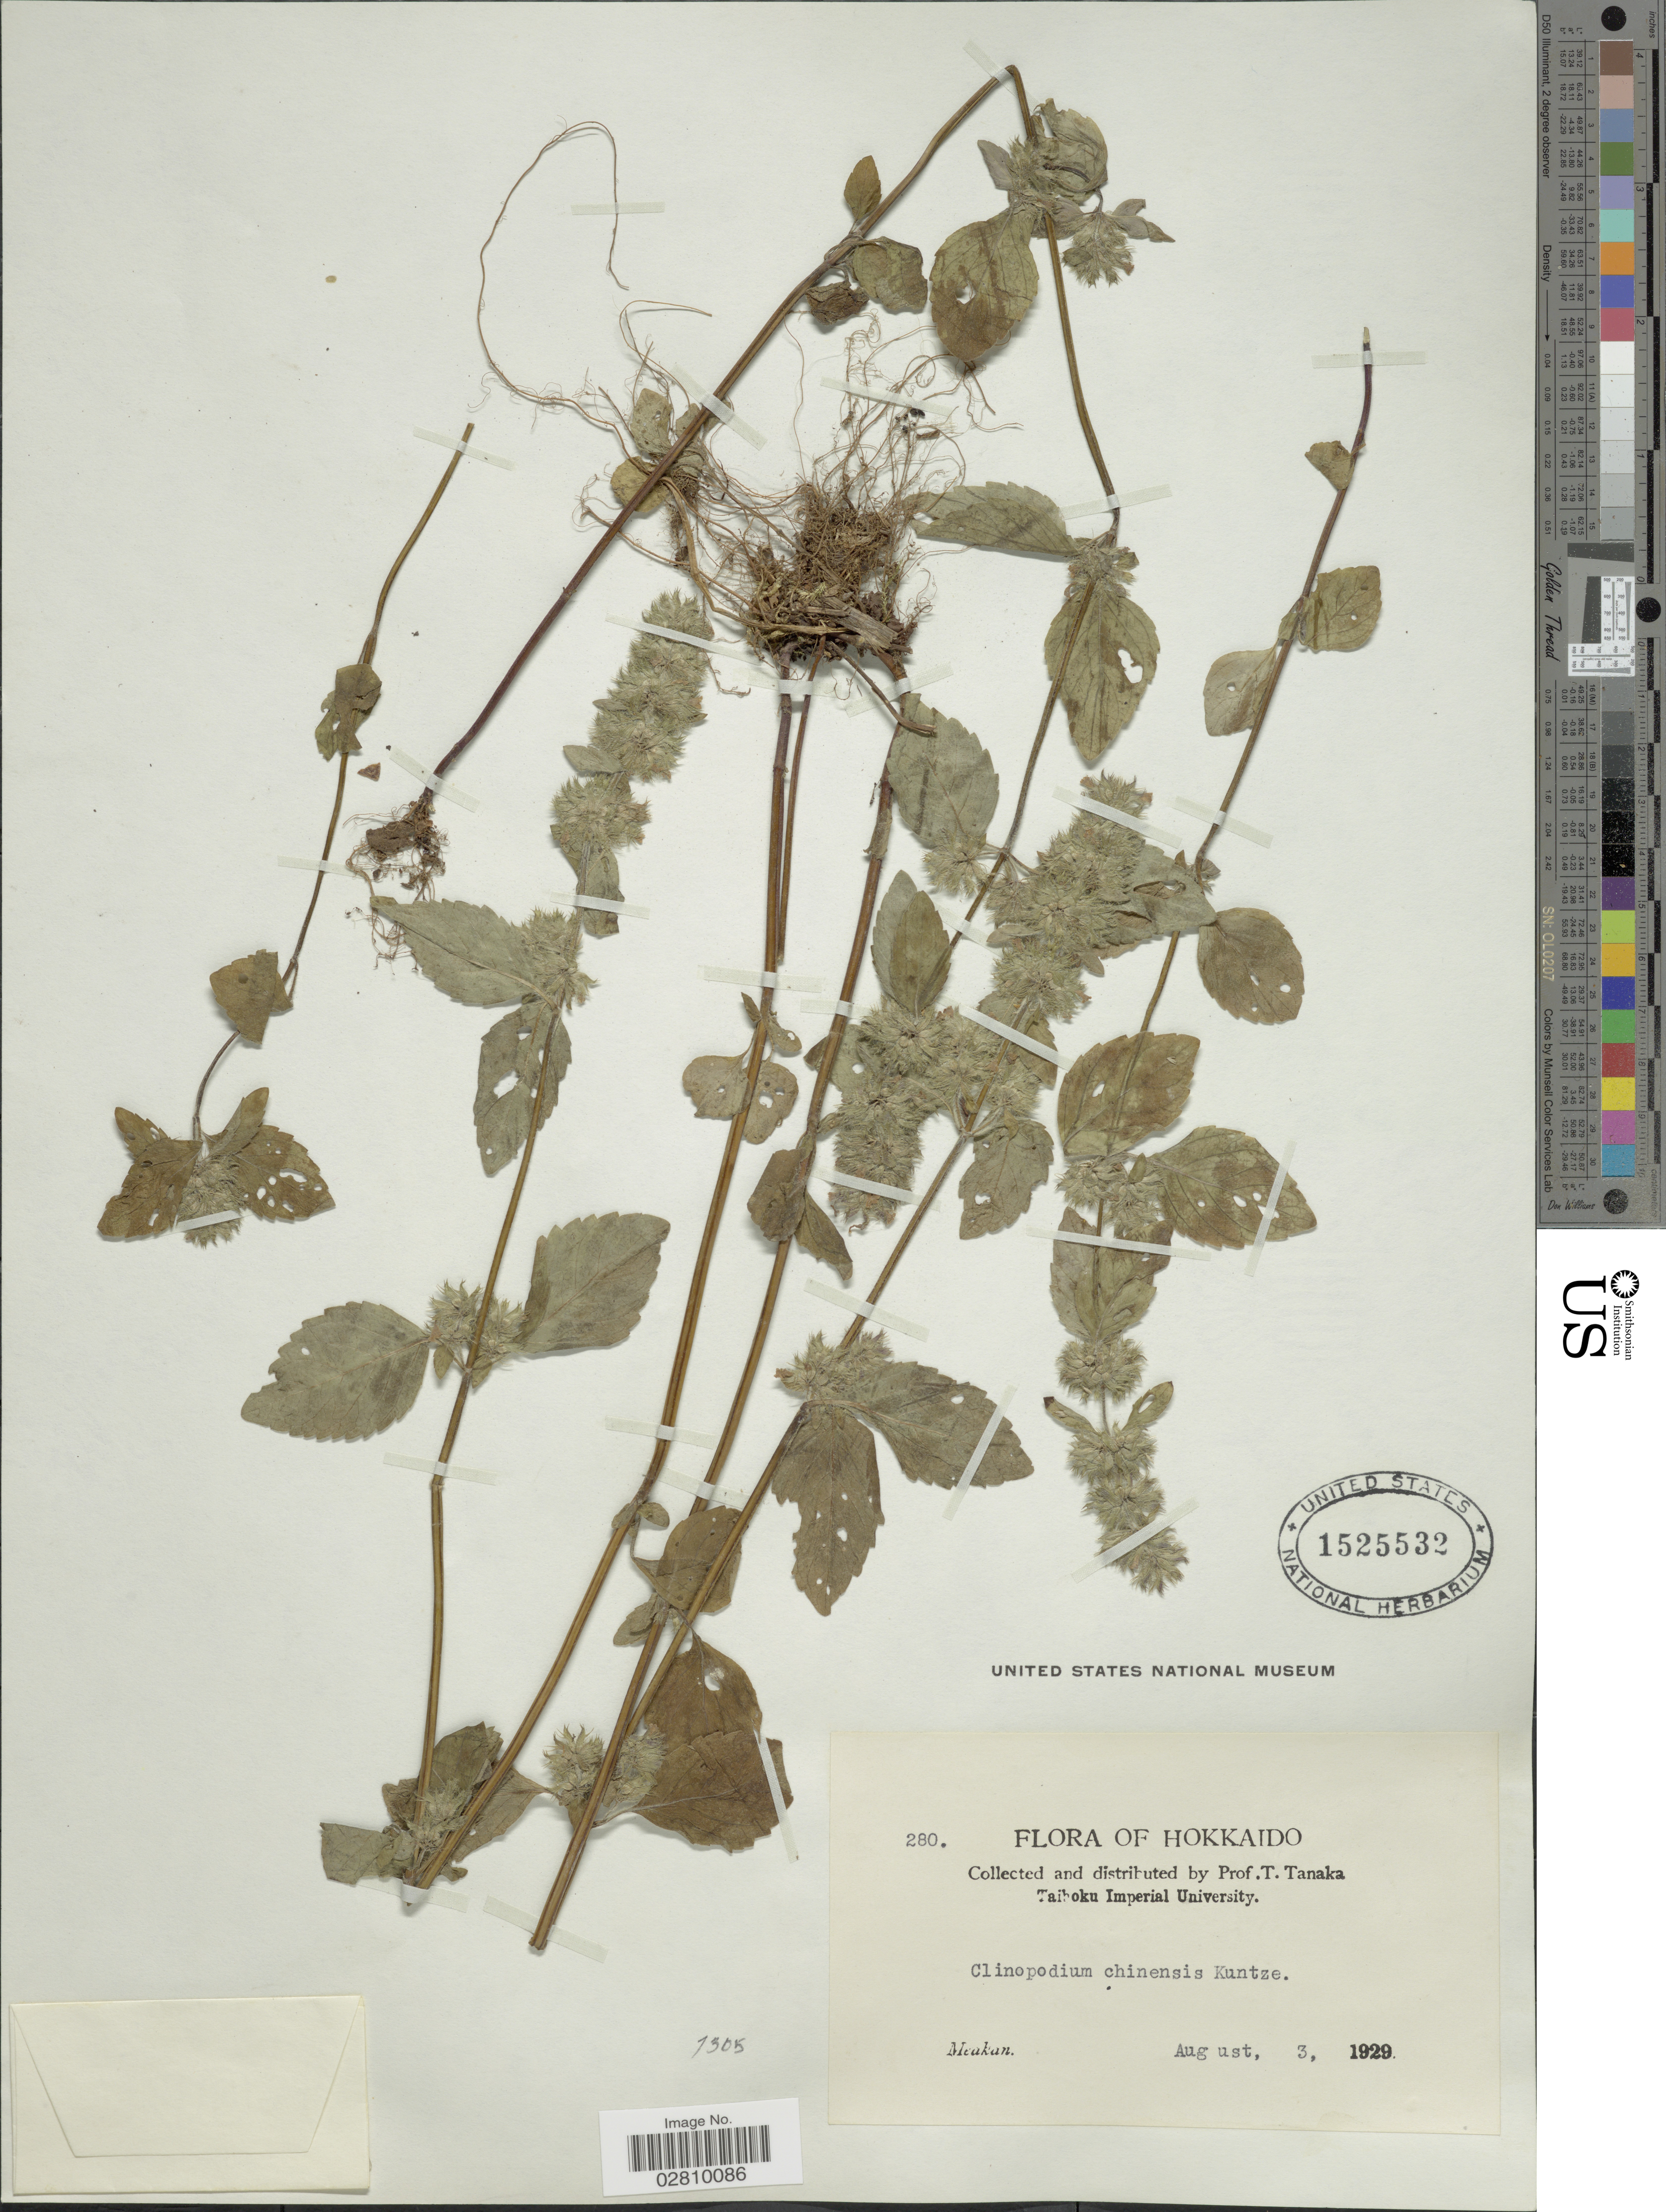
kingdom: Plantae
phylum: Tracheophyta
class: Magnoliopsida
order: Lamiales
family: Lamiaceae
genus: Calamintha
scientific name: Calamintha chinensis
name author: Benth.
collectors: T. Tanaka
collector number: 280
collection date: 1929-08-03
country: Japan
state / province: Hokkaidō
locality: Meakan.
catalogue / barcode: US 1525532